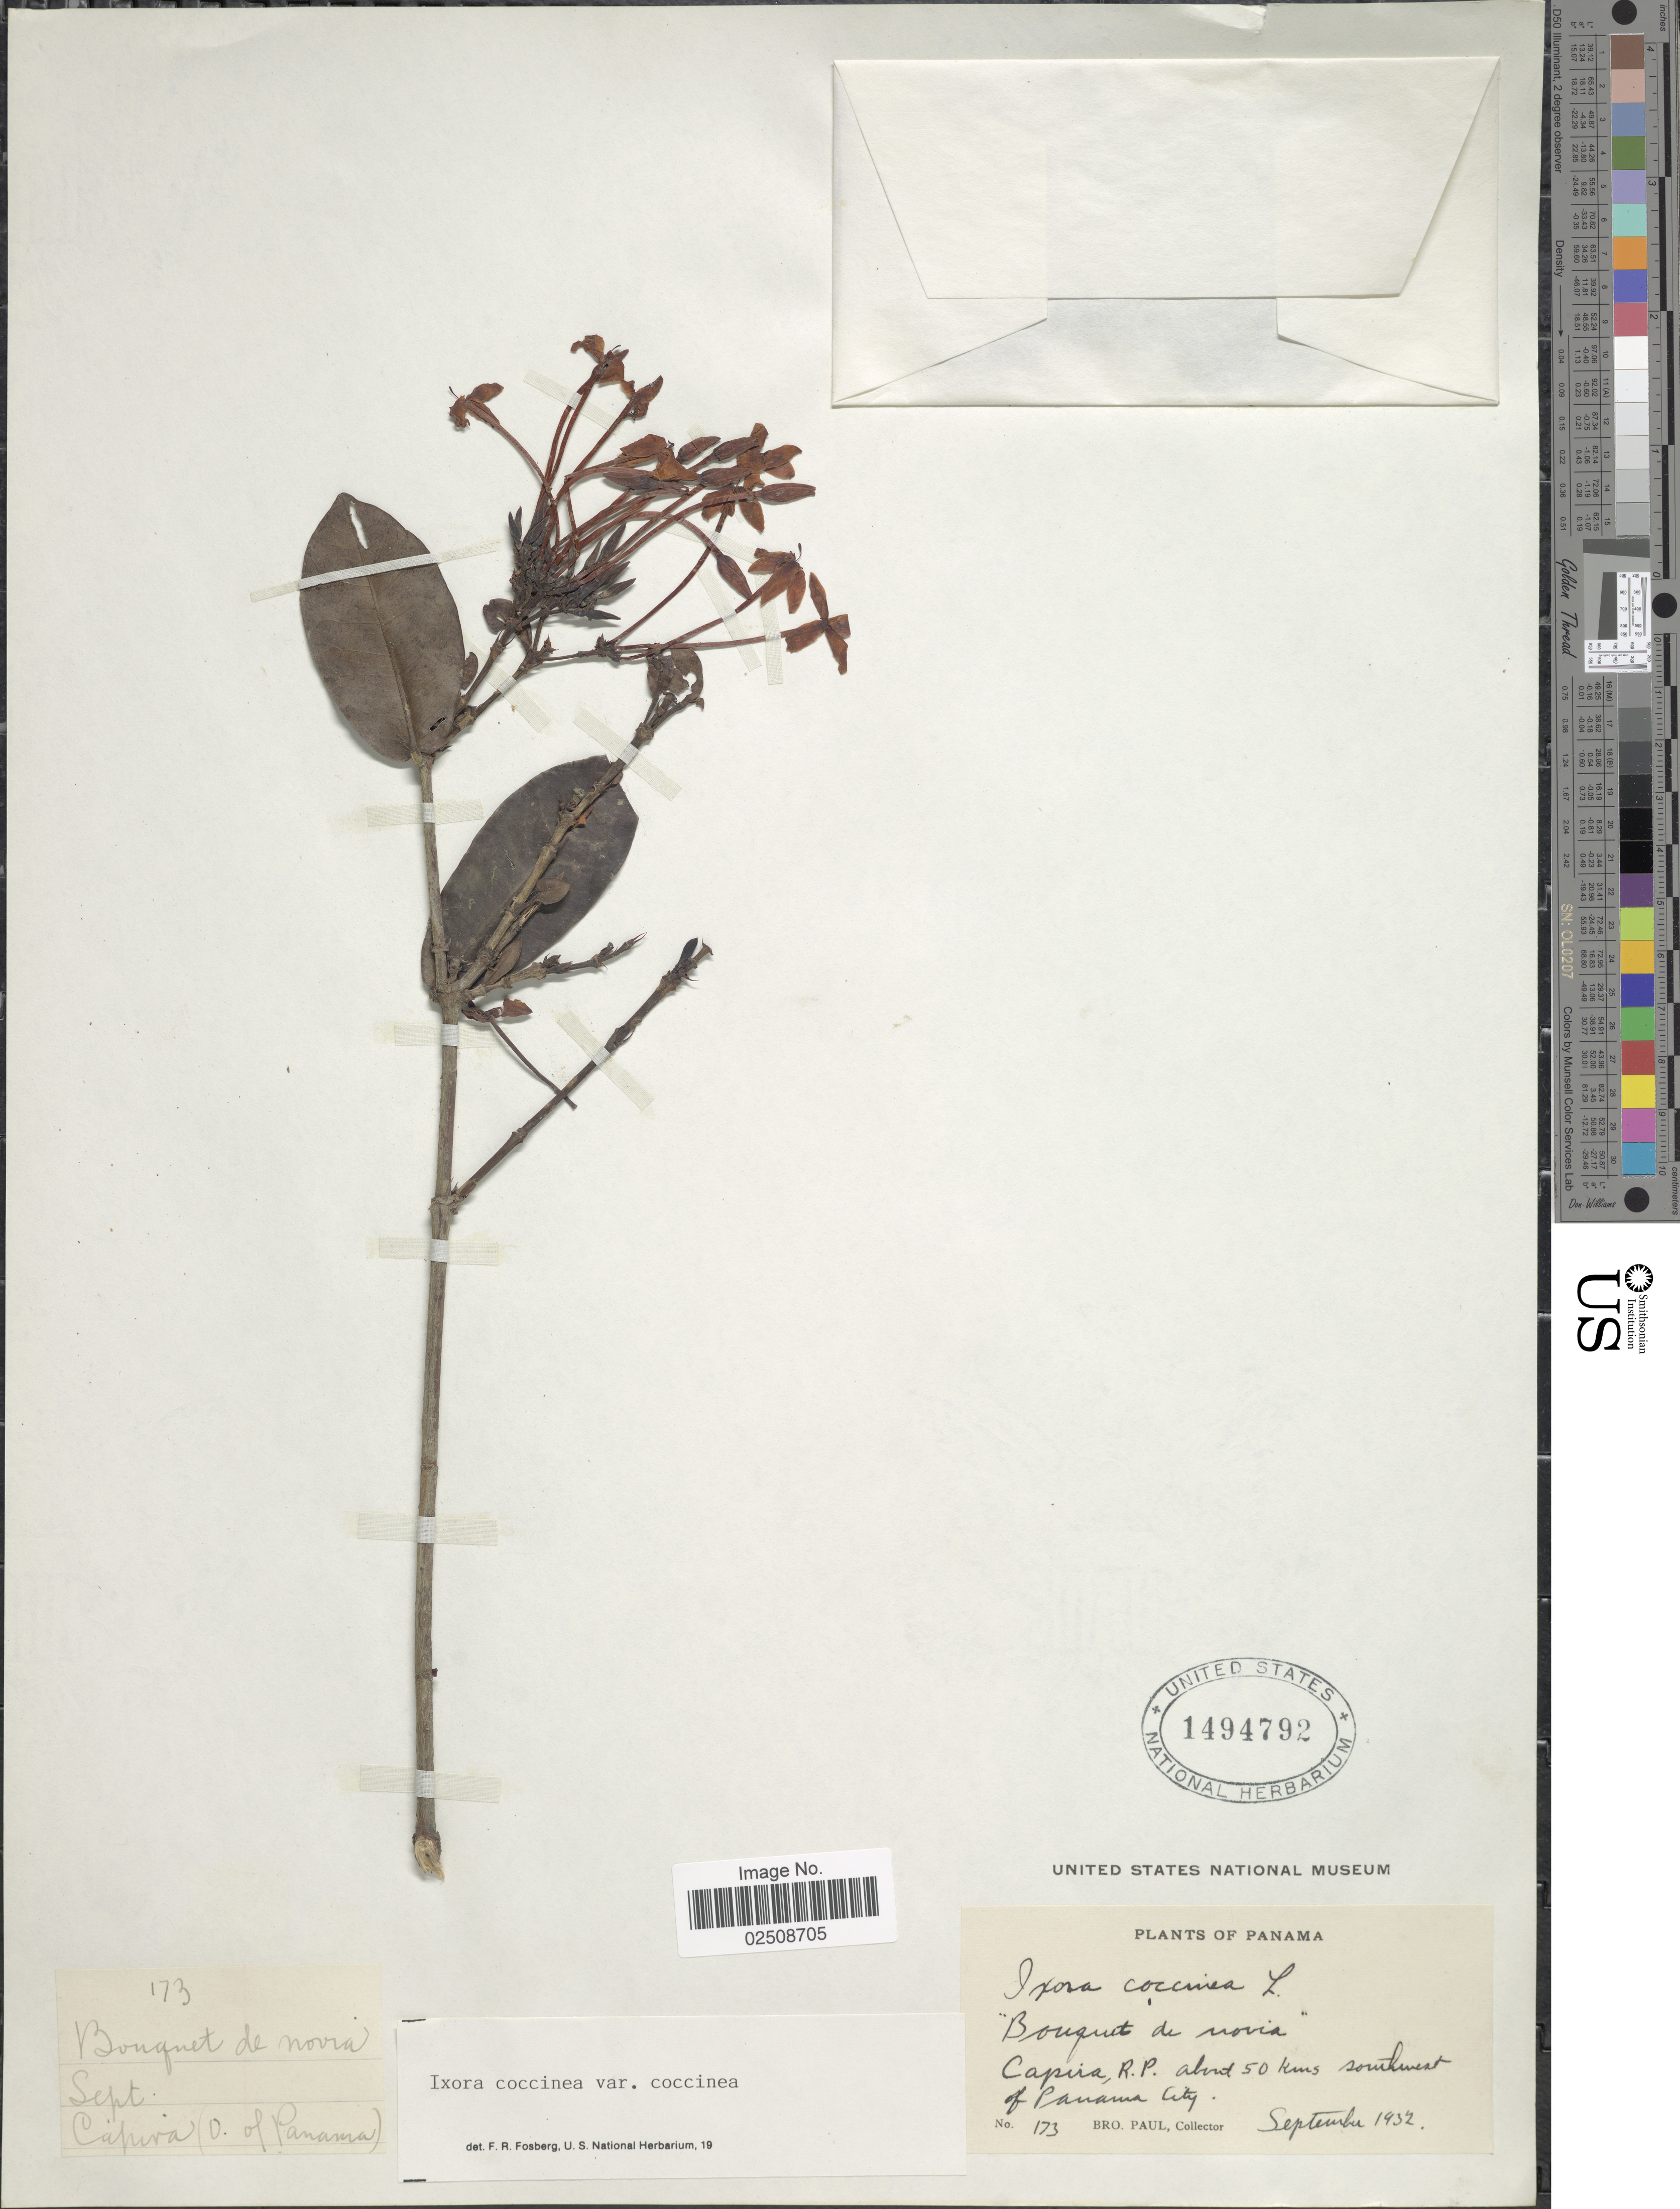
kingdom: Plantae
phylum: Tracheophyta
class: Magnoliopsida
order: Gentianales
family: Rubiaceae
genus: Ixora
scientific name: Ixora coccinea var. coccinea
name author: L.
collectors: B. Paul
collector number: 173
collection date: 1932-09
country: Panama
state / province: Panamá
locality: Capira, R.P. about 50 kms southwest of Panama City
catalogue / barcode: US 1494792